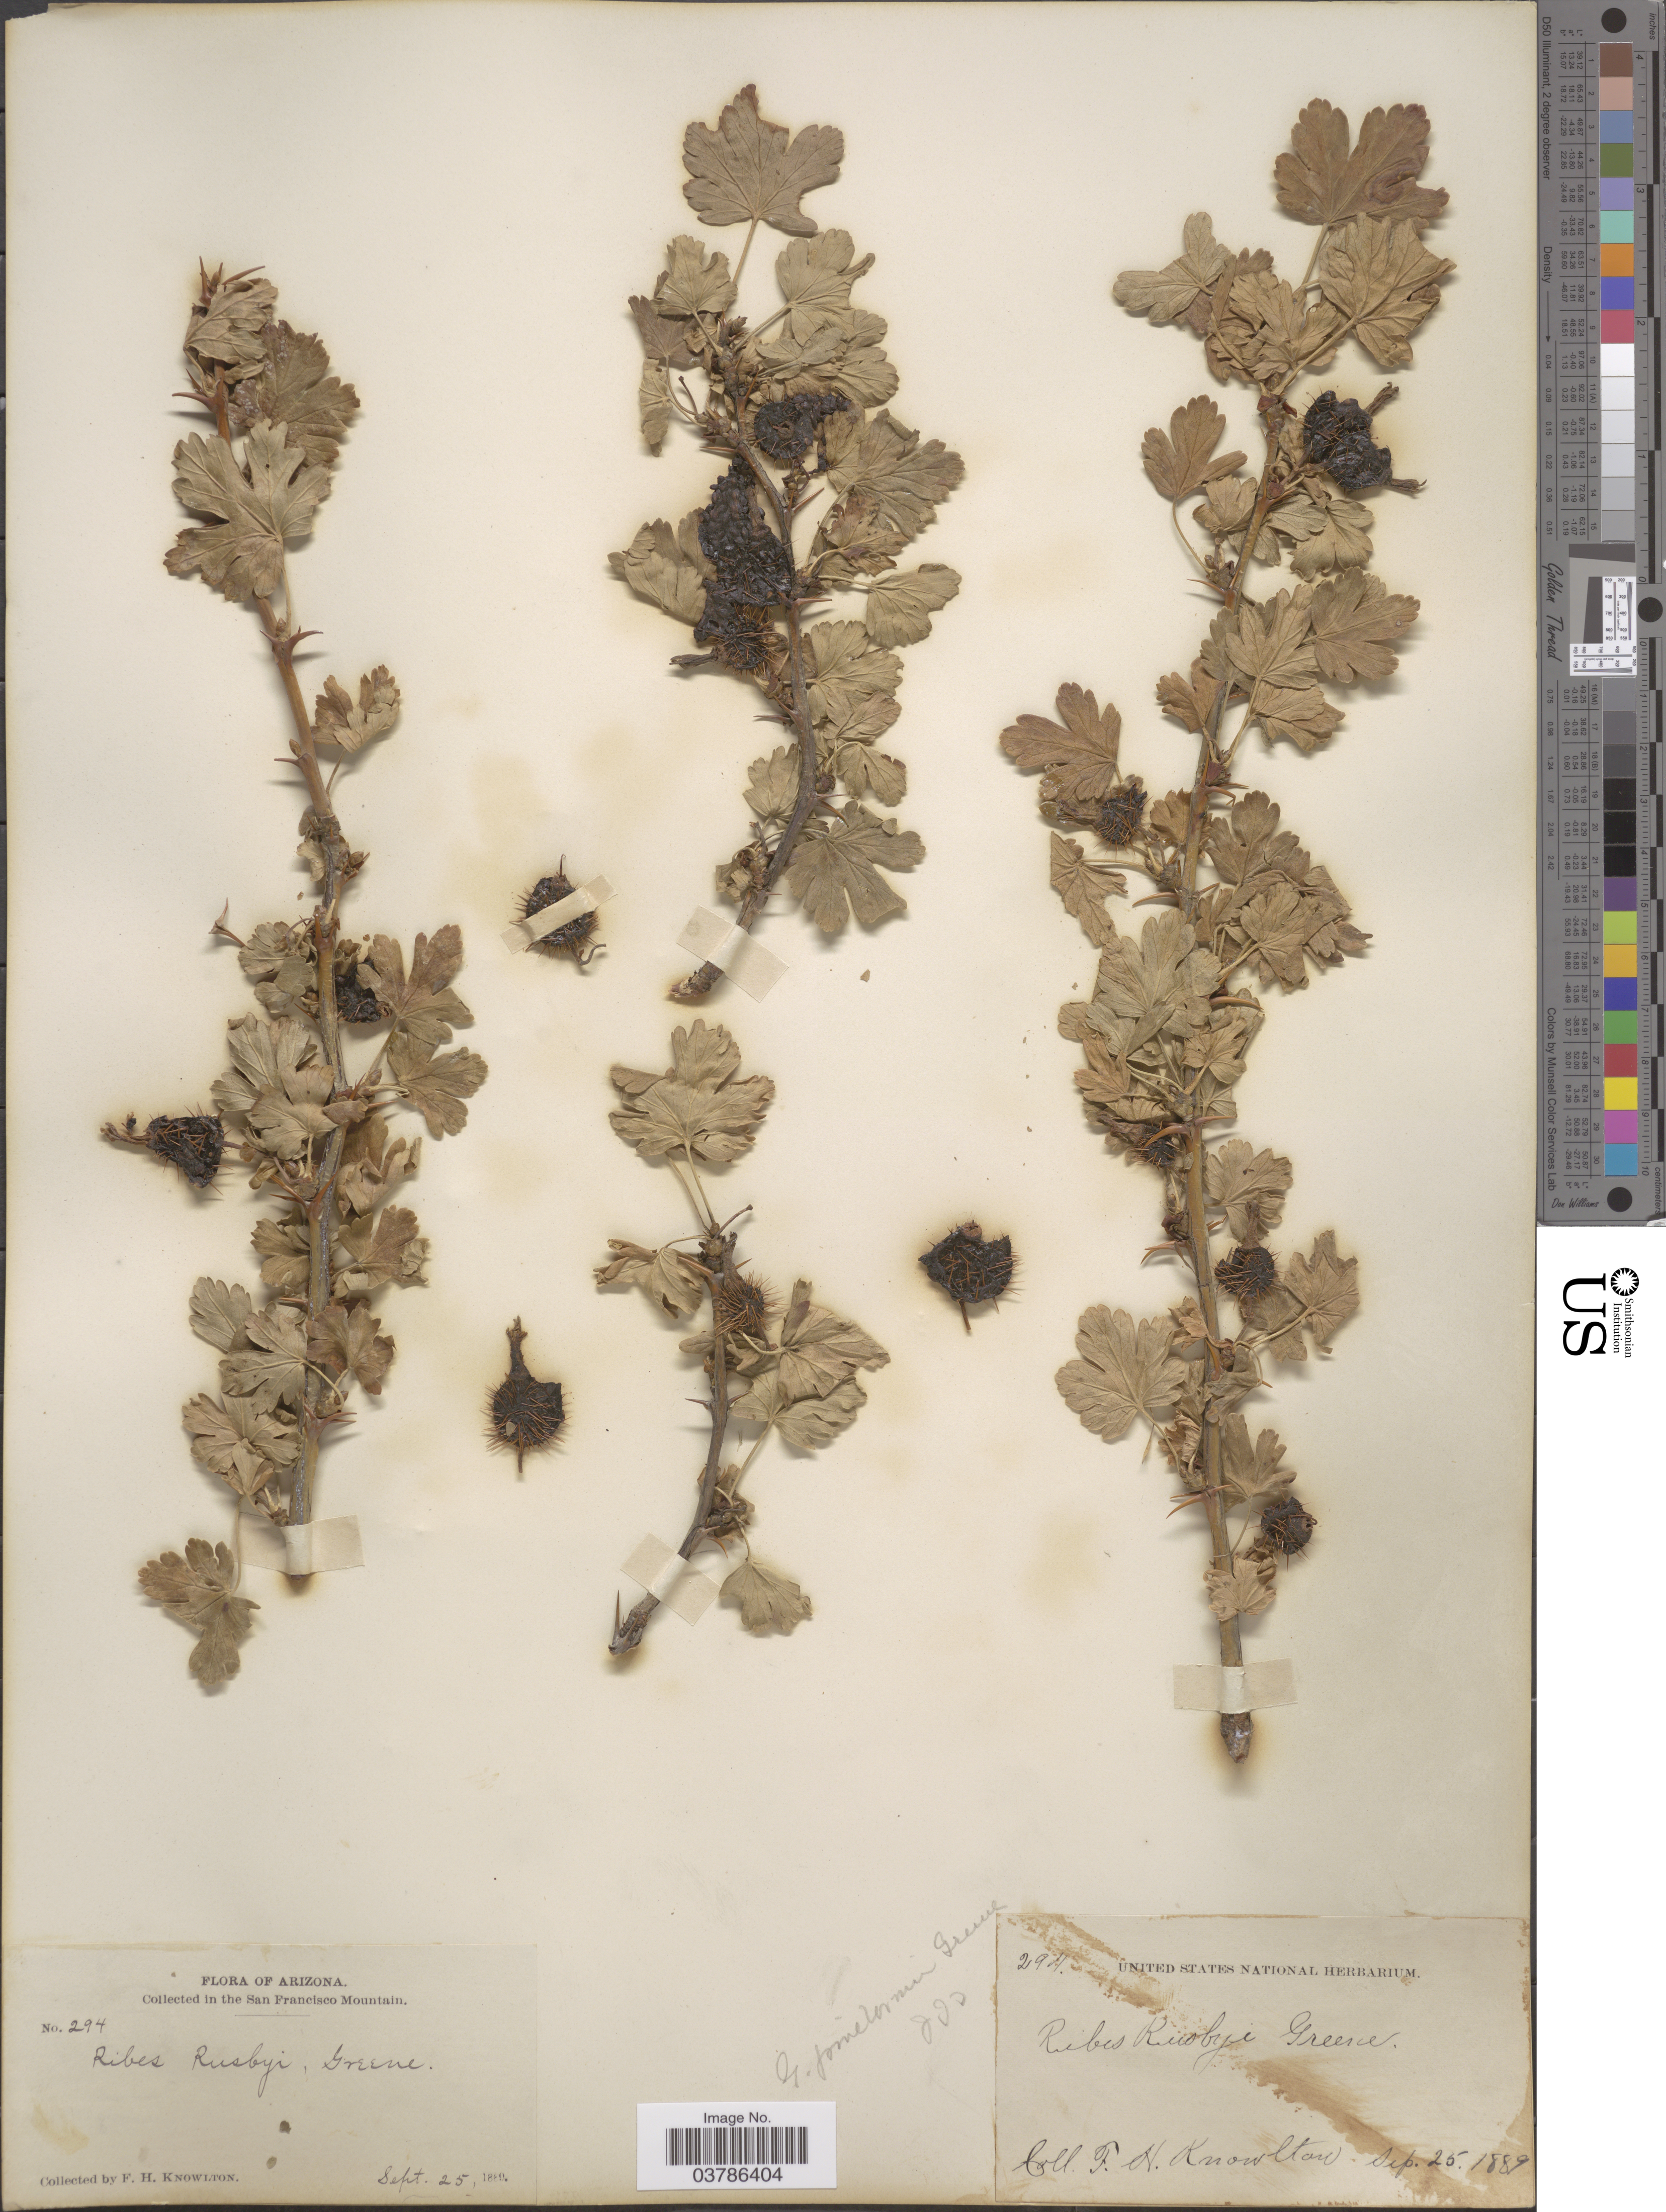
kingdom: Plantae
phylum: Tracheophyta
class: Magnoliopsida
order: Saxifragales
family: Grossulariaceae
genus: Ribes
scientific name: Ribes pinetorum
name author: Greene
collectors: F. H. Knowlton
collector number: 294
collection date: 1889-09-25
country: United States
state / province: Arizona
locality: In the San Francisco Mountain.